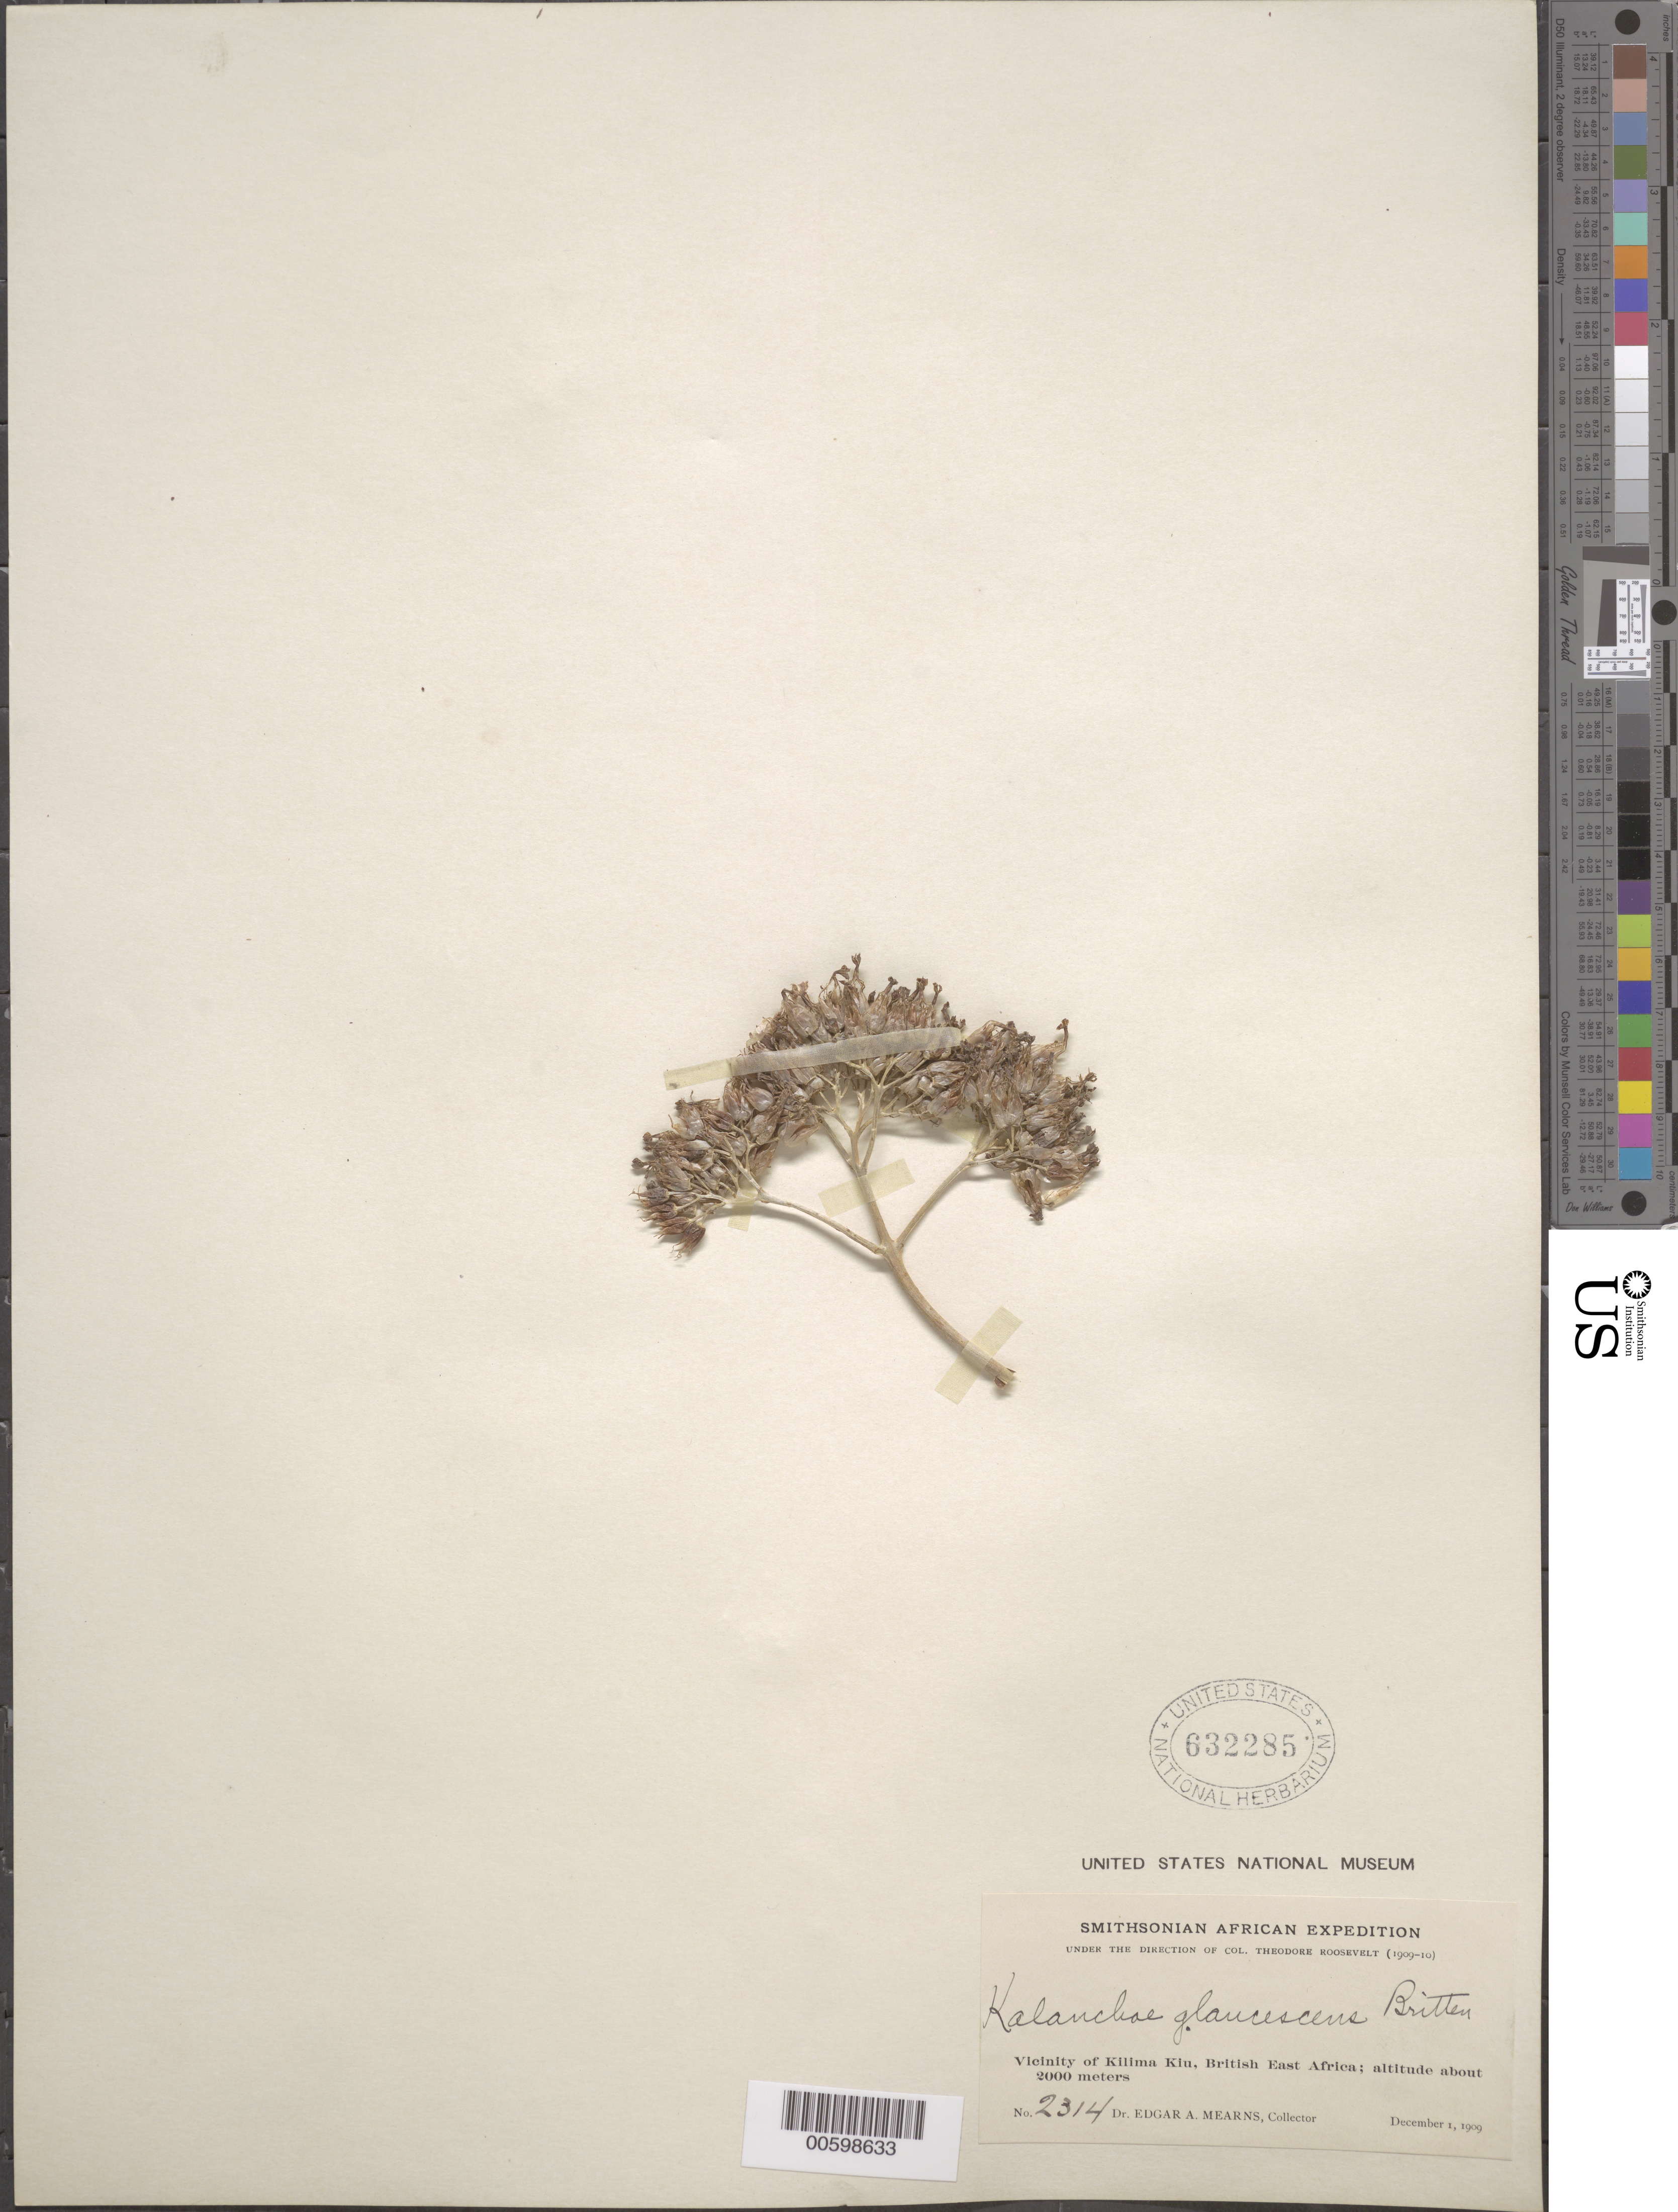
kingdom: Plantae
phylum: Tracheophyta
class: Magnoliopsida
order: Saxifragales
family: Crassulaceae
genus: Kalanchoe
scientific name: Kalanchoe glaucescens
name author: L.L. Britten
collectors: E. A. Mearns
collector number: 2314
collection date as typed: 01 Dec 1909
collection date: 1909-12-01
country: Kenya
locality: Vicinity of Kilima Kiu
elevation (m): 2000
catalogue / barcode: US 632285